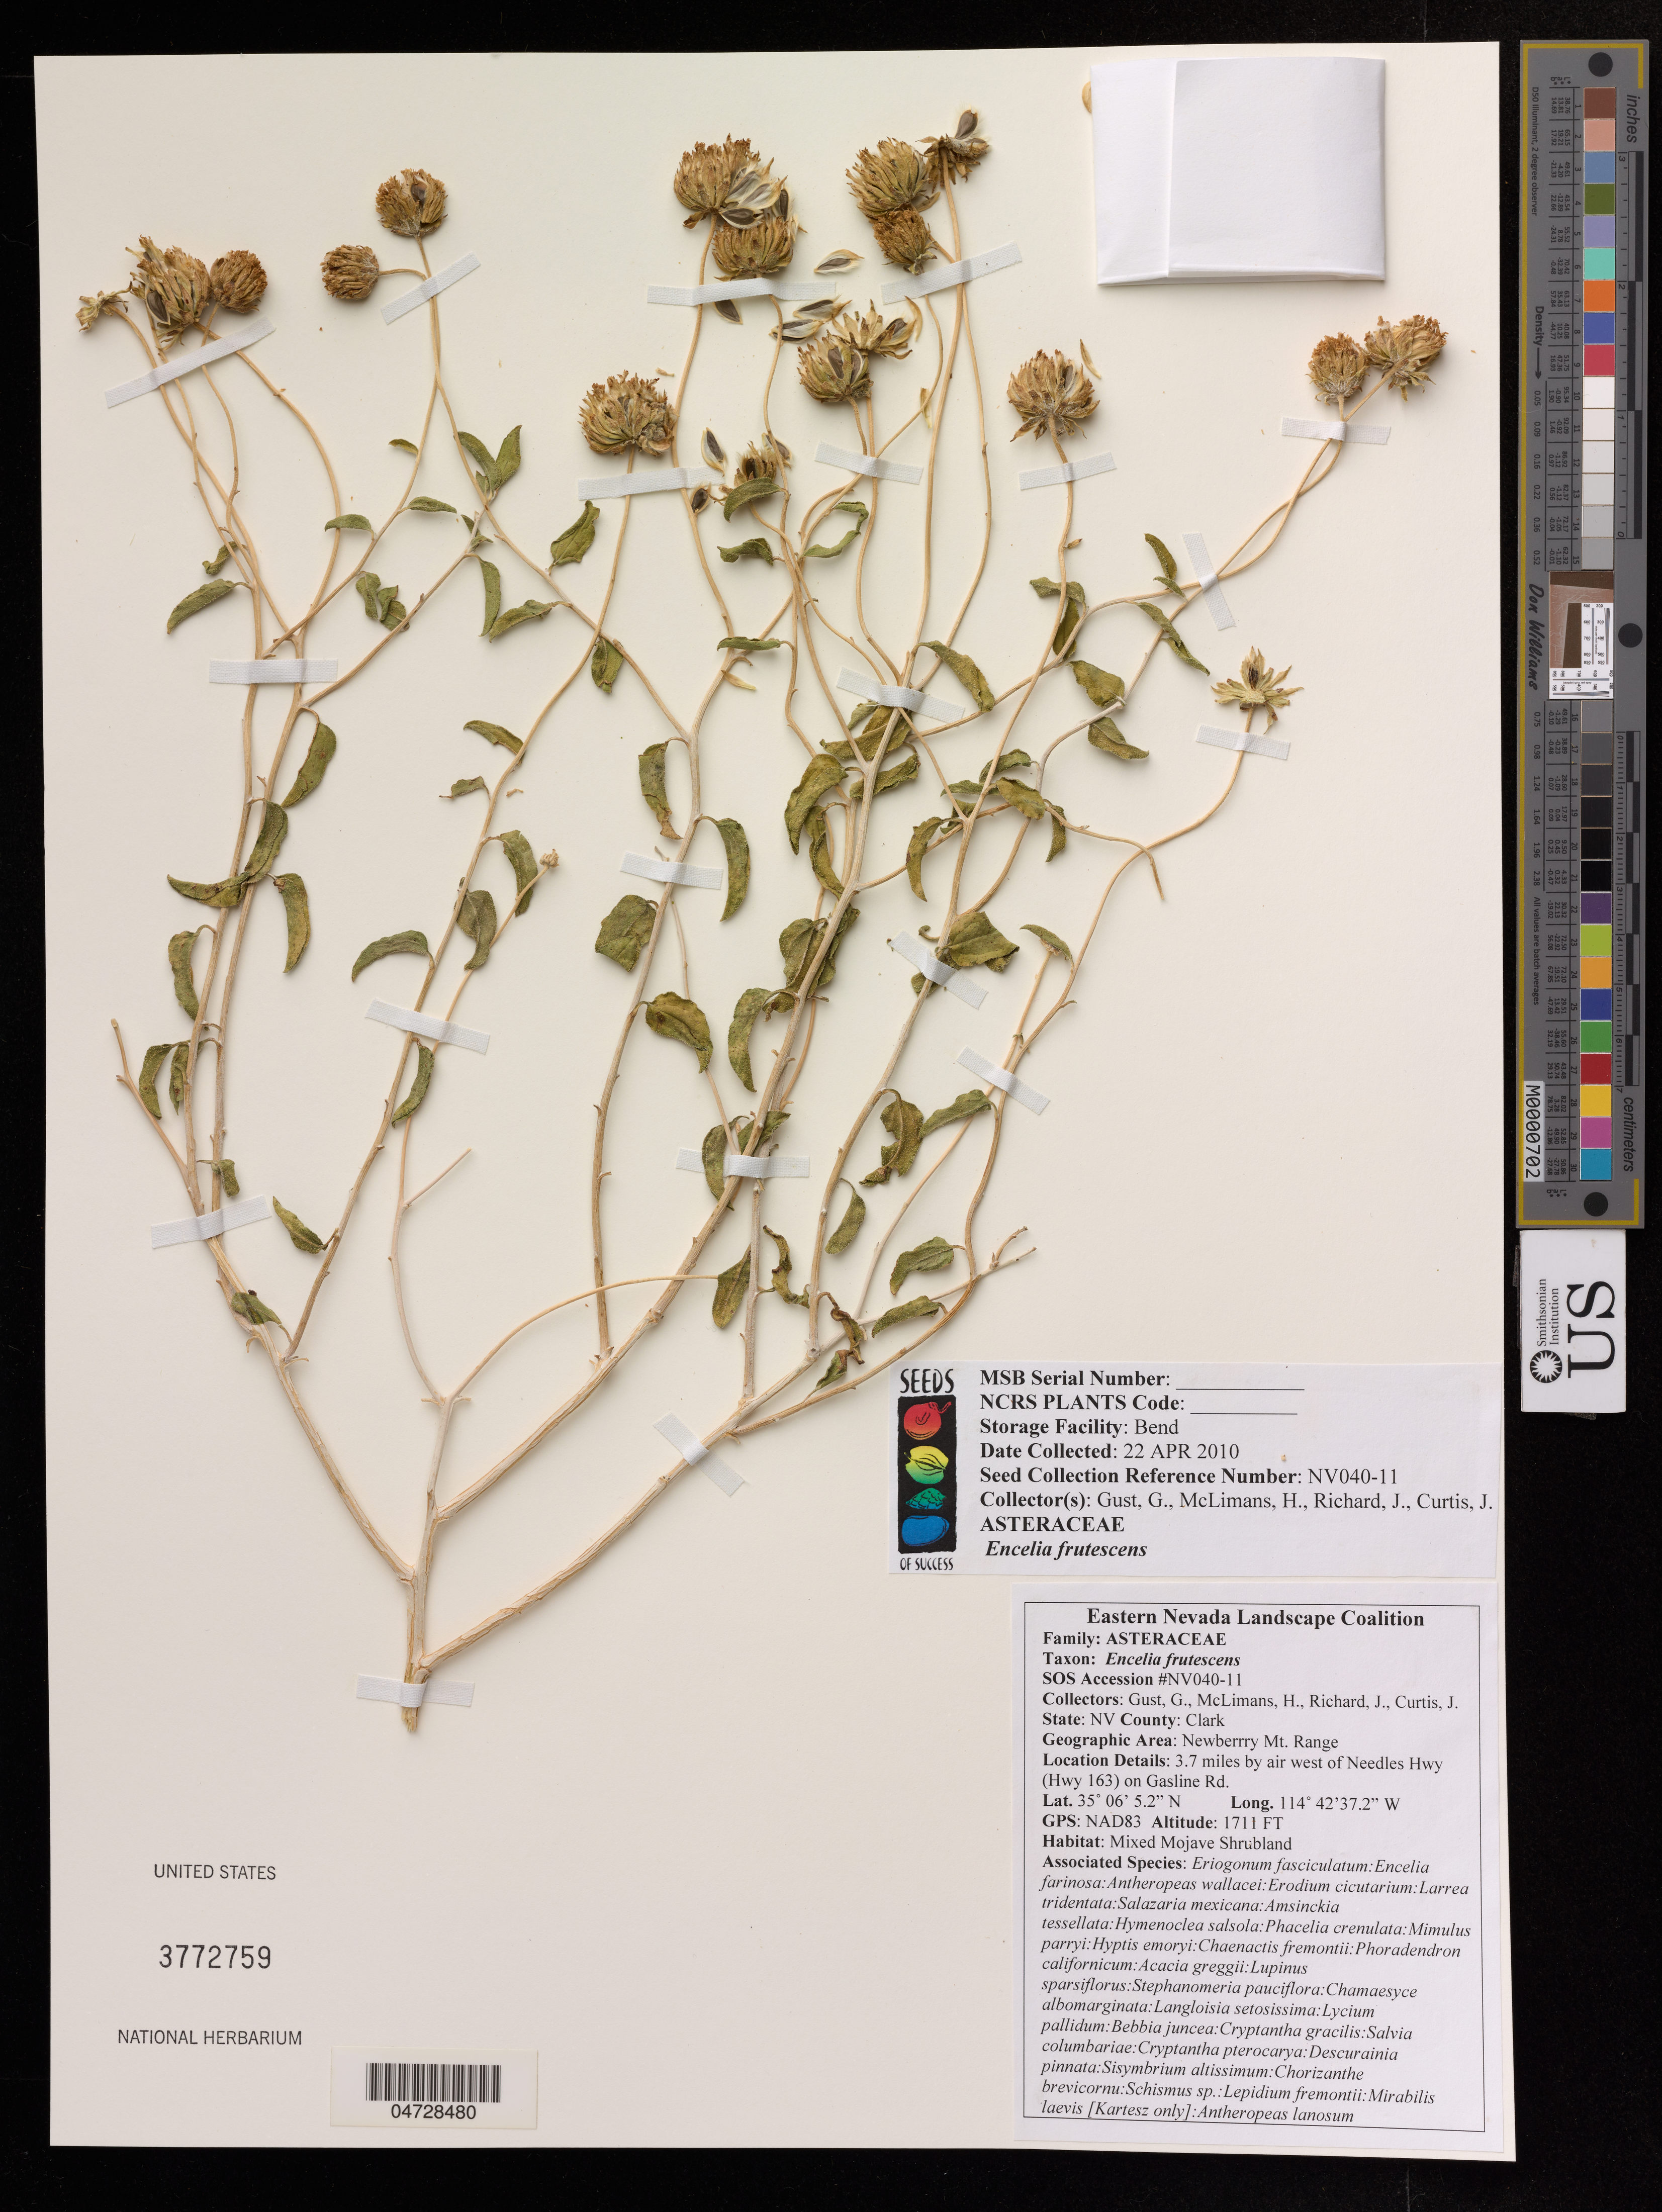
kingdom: Plantae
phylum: Tracheophyta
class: Magnoliopsida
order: Asterales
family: Asteraceae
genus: Encelia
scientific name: Encelia frutescens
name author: (A. Gray) A. Gray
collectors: G. Gust, H. McLimans, J. Richard & J. Curtis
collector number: NV040-11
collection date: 2010-04-22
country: United States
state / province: Nevada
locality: County: Clark. Newberry Mt. Range. 3.7 miles by air west of Needles Hwy (Hwy 163) on Gasline Rd. NAD83.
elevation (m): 522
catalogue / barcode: US 3772759